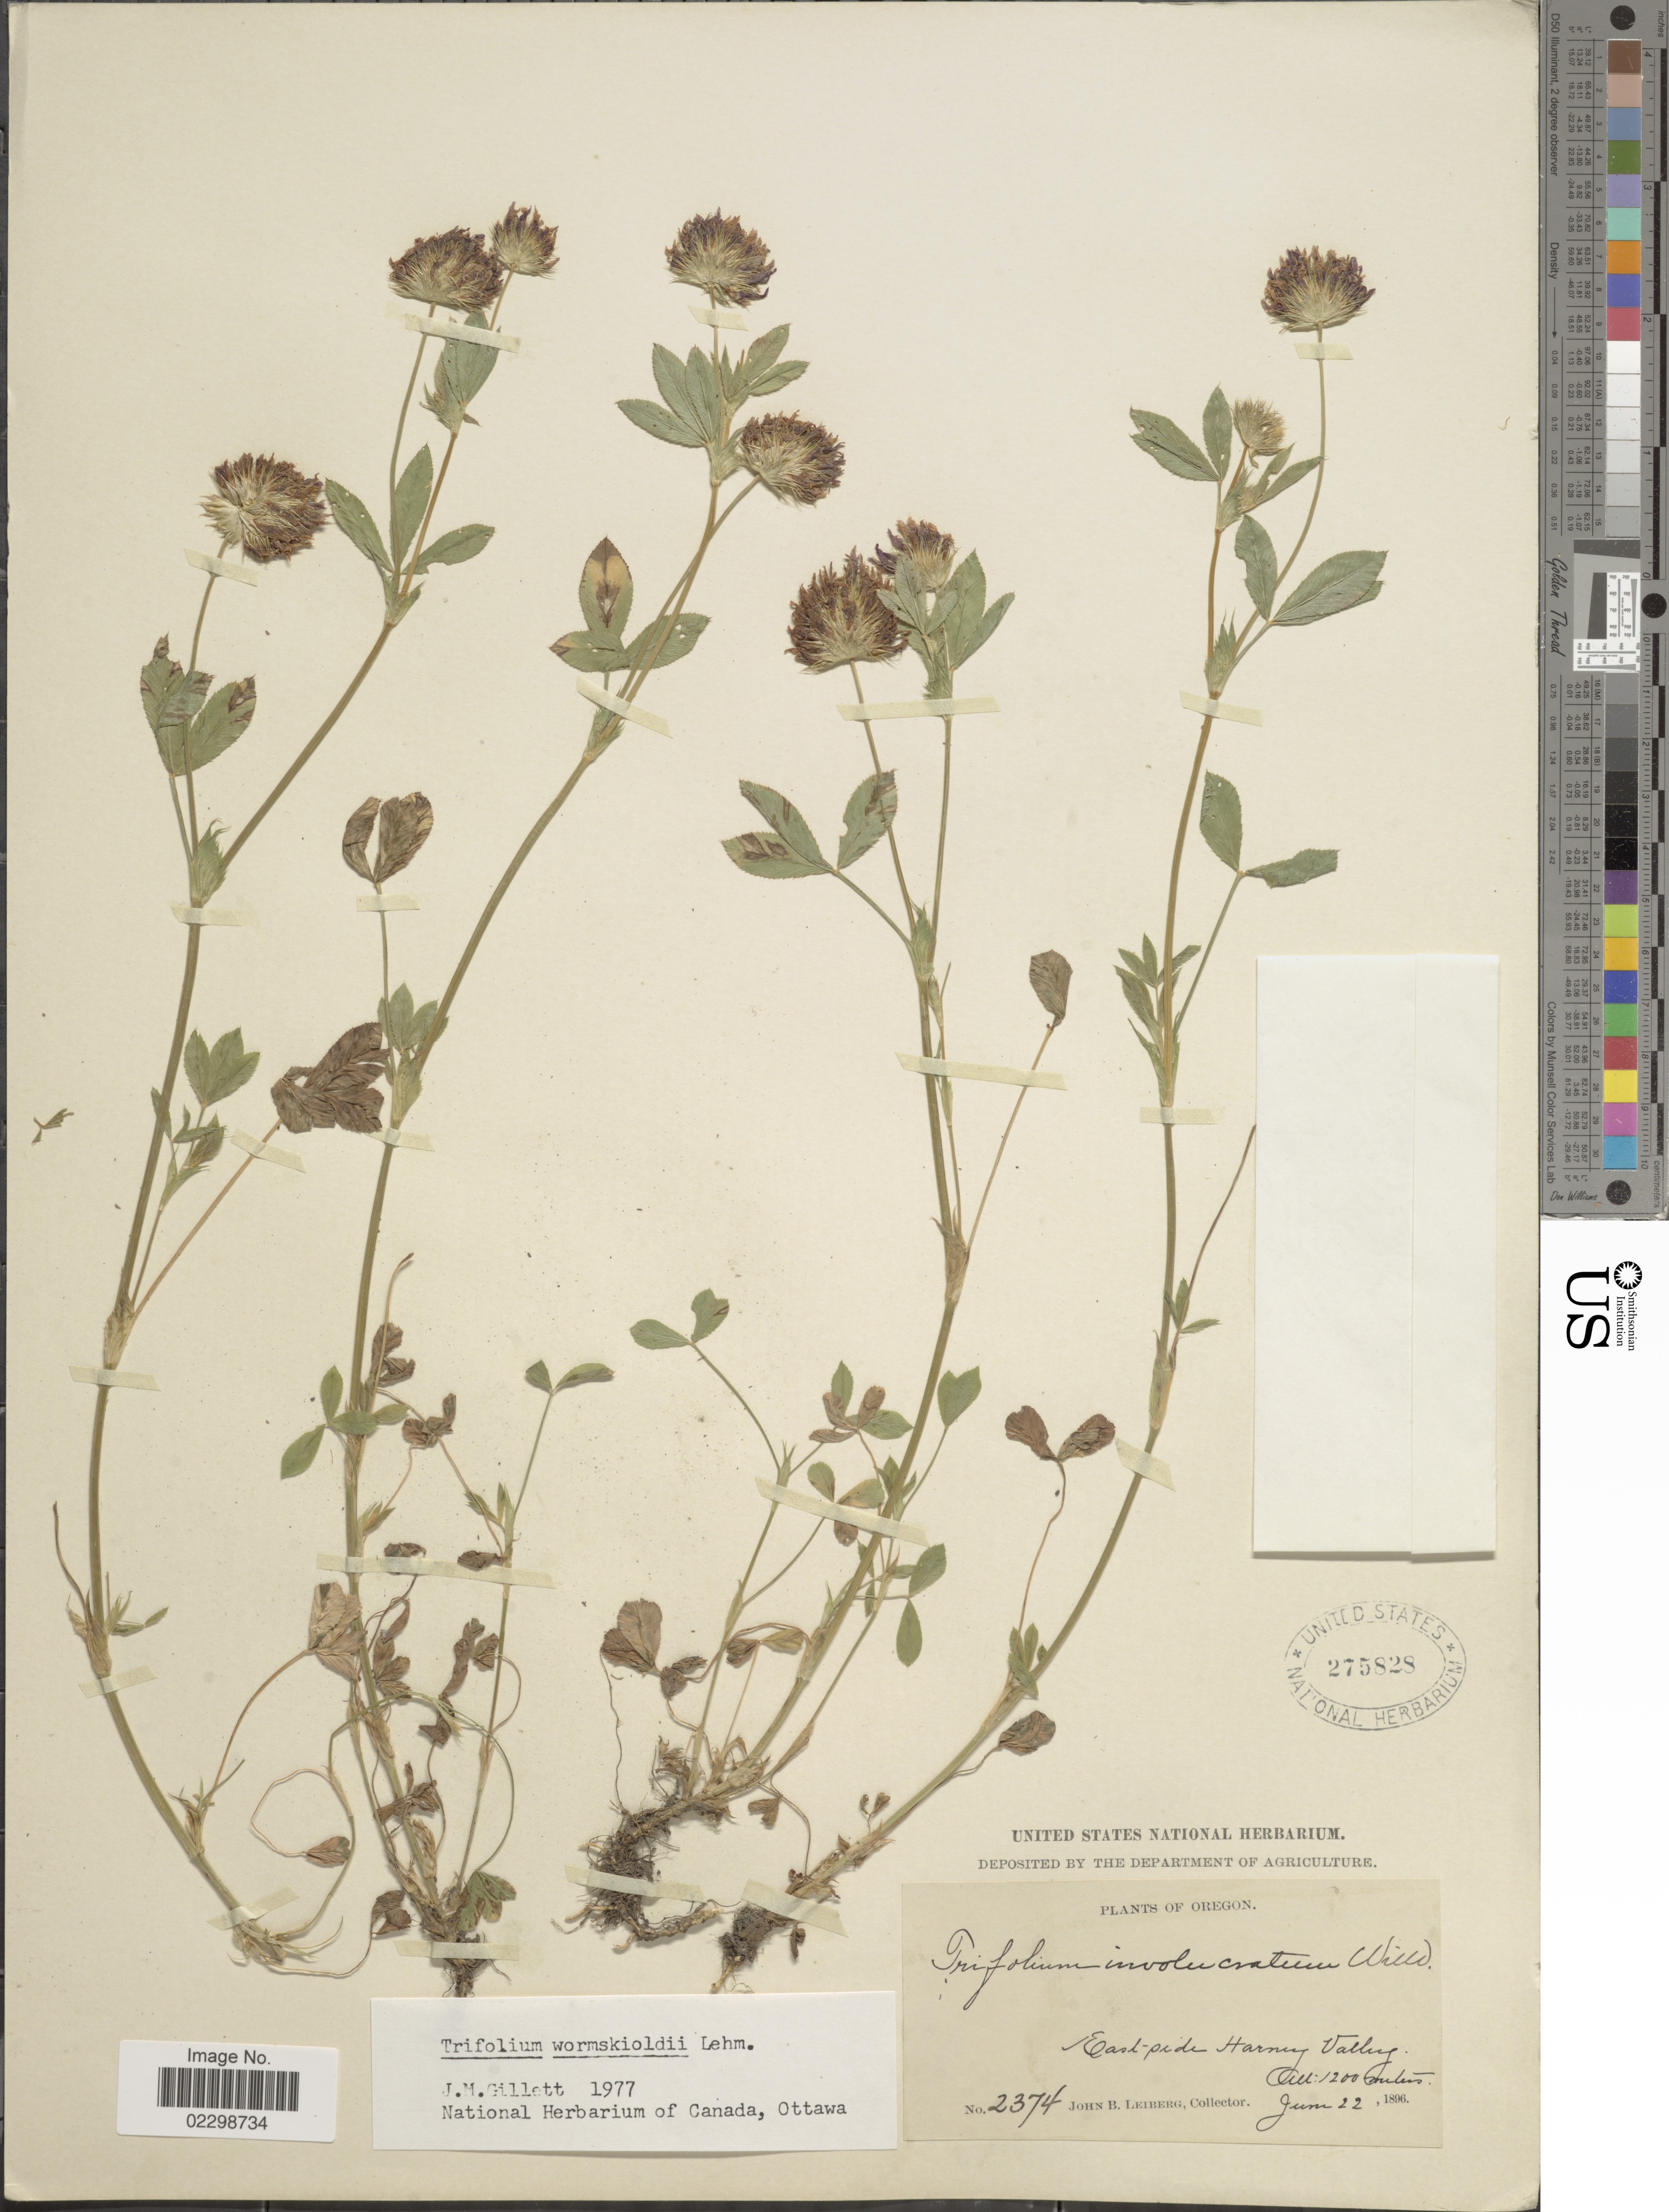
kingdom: Plantae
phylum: Tracheophyta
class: Magnoliopsida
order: Fabales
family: Fabaceae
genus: Trifolium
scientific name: Trifolium wormskioldii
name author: Lehm.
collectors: J. B. Leiberg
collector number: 2374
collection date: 1896-06-22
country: United States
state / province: Oregon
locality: East pride Harney Valley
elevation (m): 1200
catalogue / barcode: US 275828